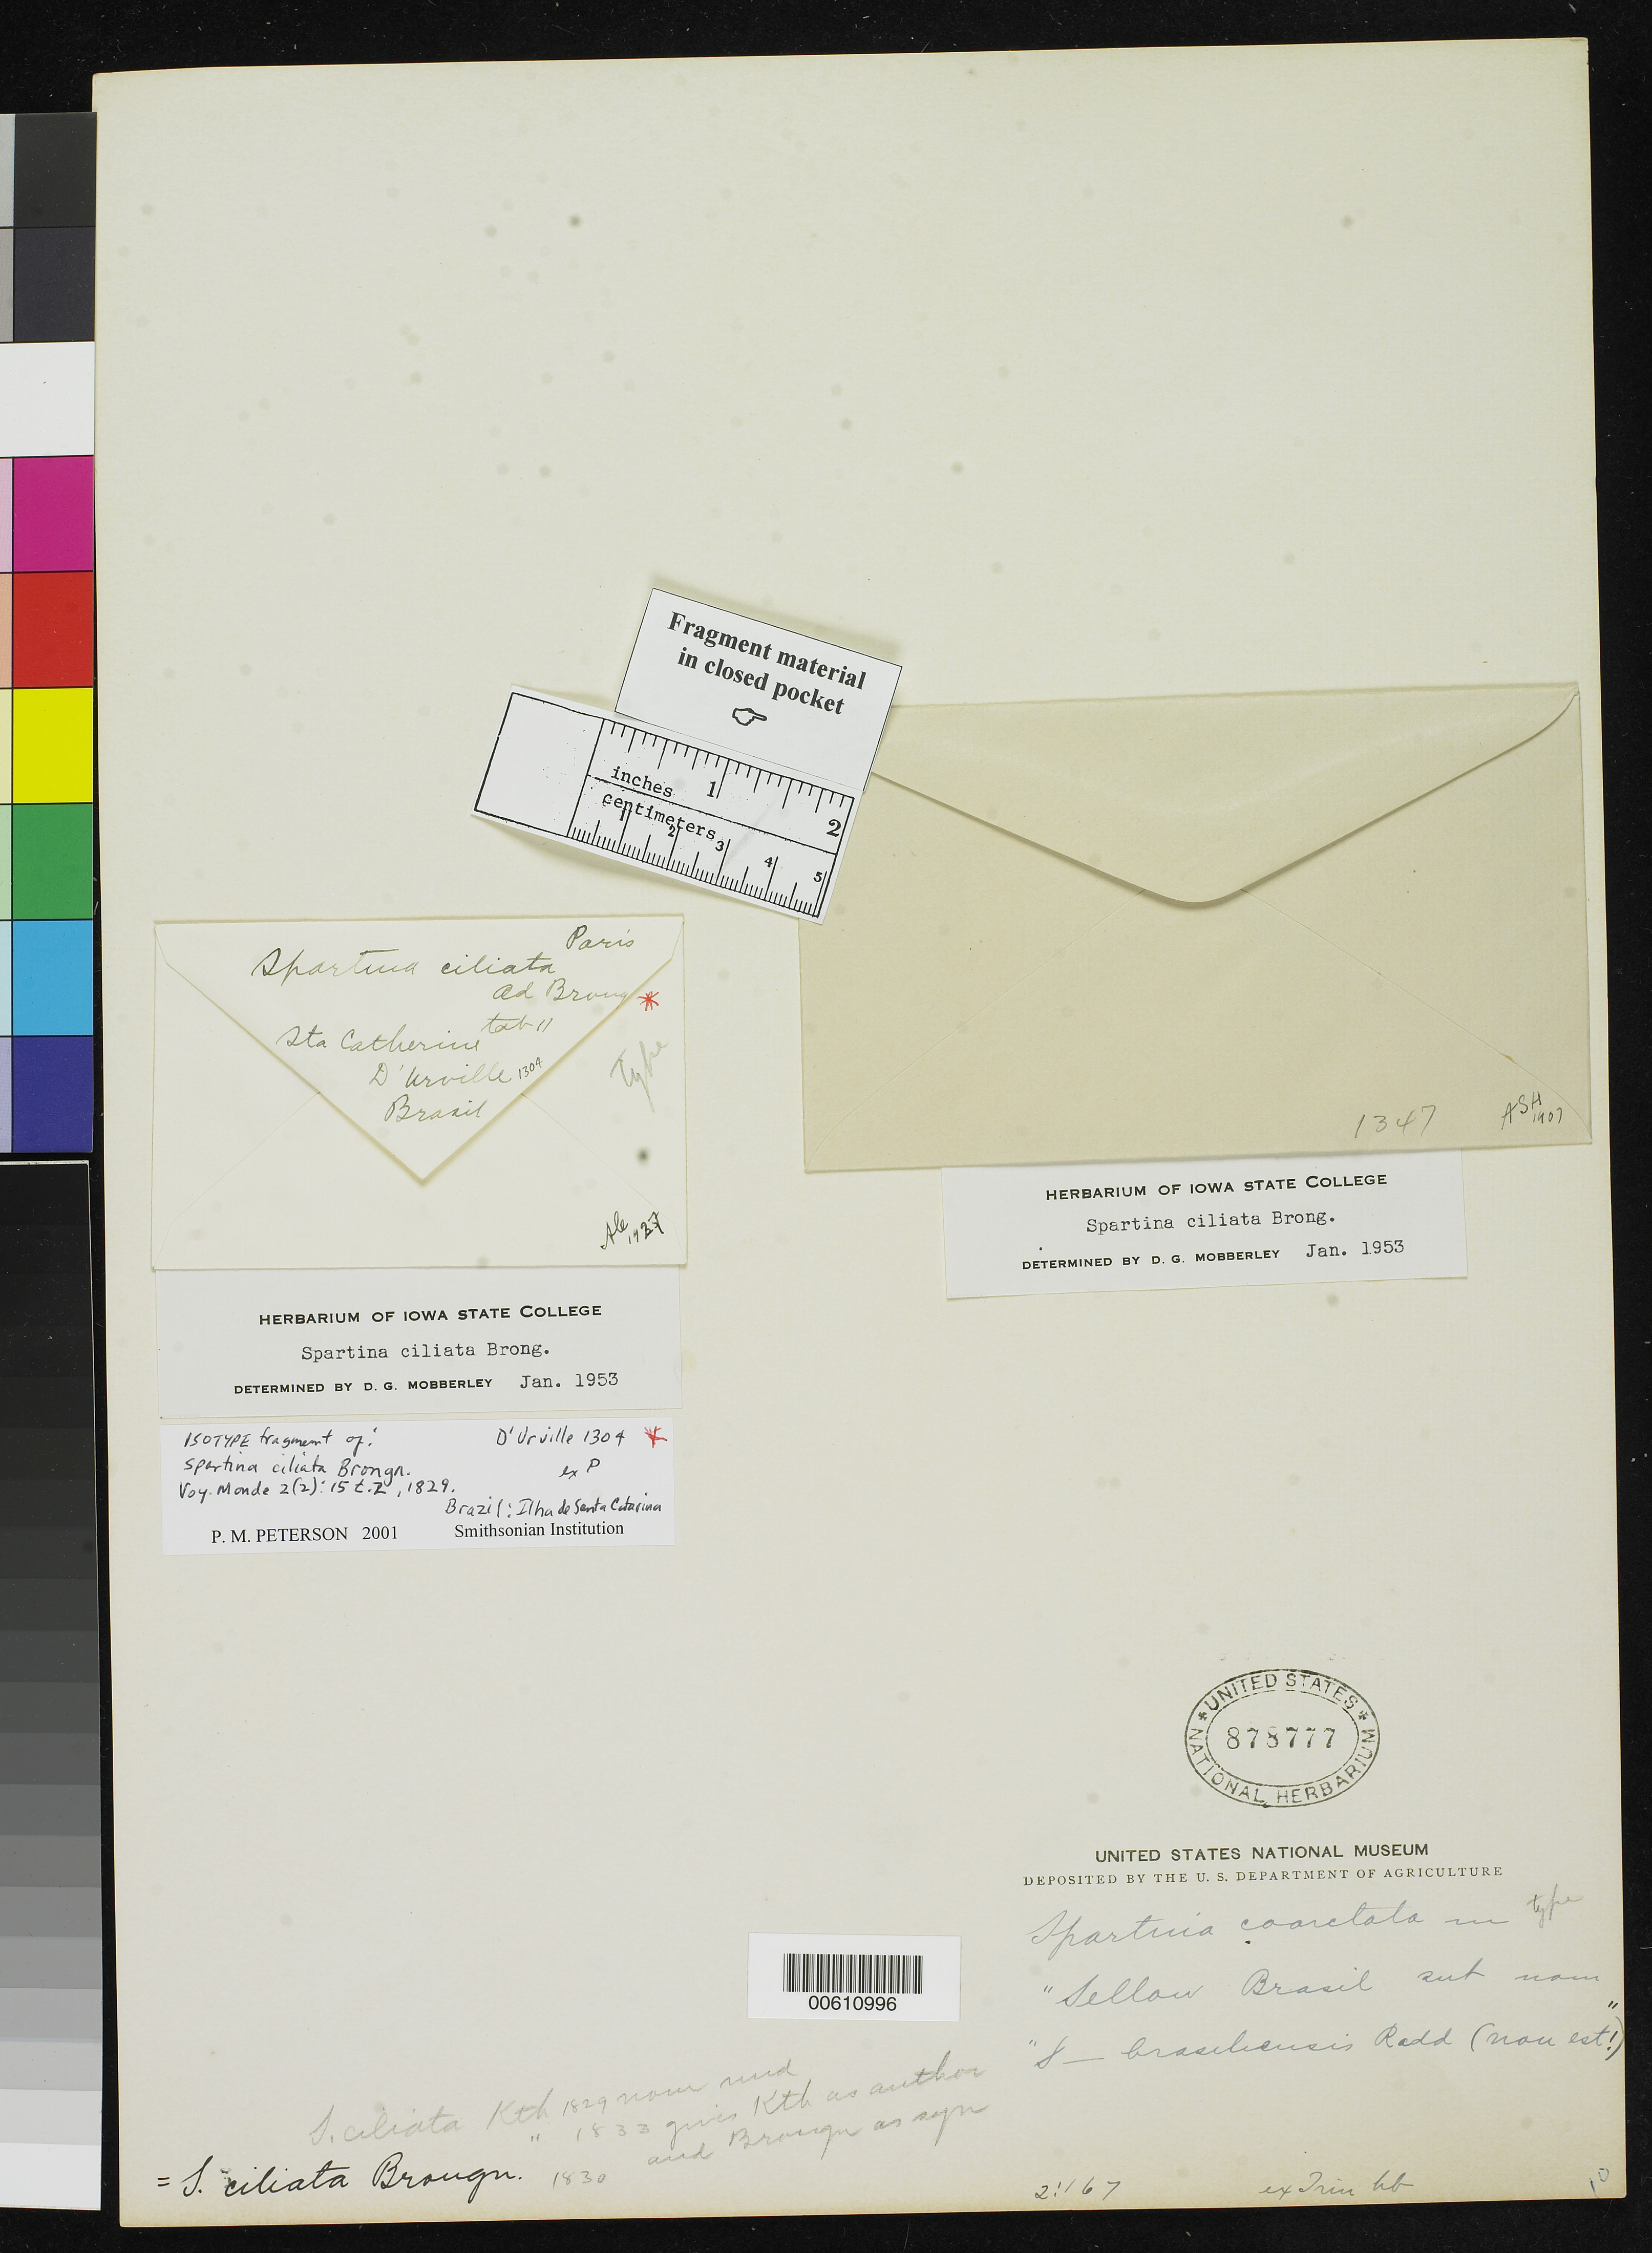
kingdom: Plantae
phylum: Tracheophyta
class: Liliopsida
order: Poales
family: Poaceae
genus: Spartina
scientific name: Spartina ciliata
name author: Brongn.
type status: Type Fragment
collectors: J. d'Urville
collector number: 1304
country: Brazil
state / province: Santa Catarina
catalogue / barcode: US 878777